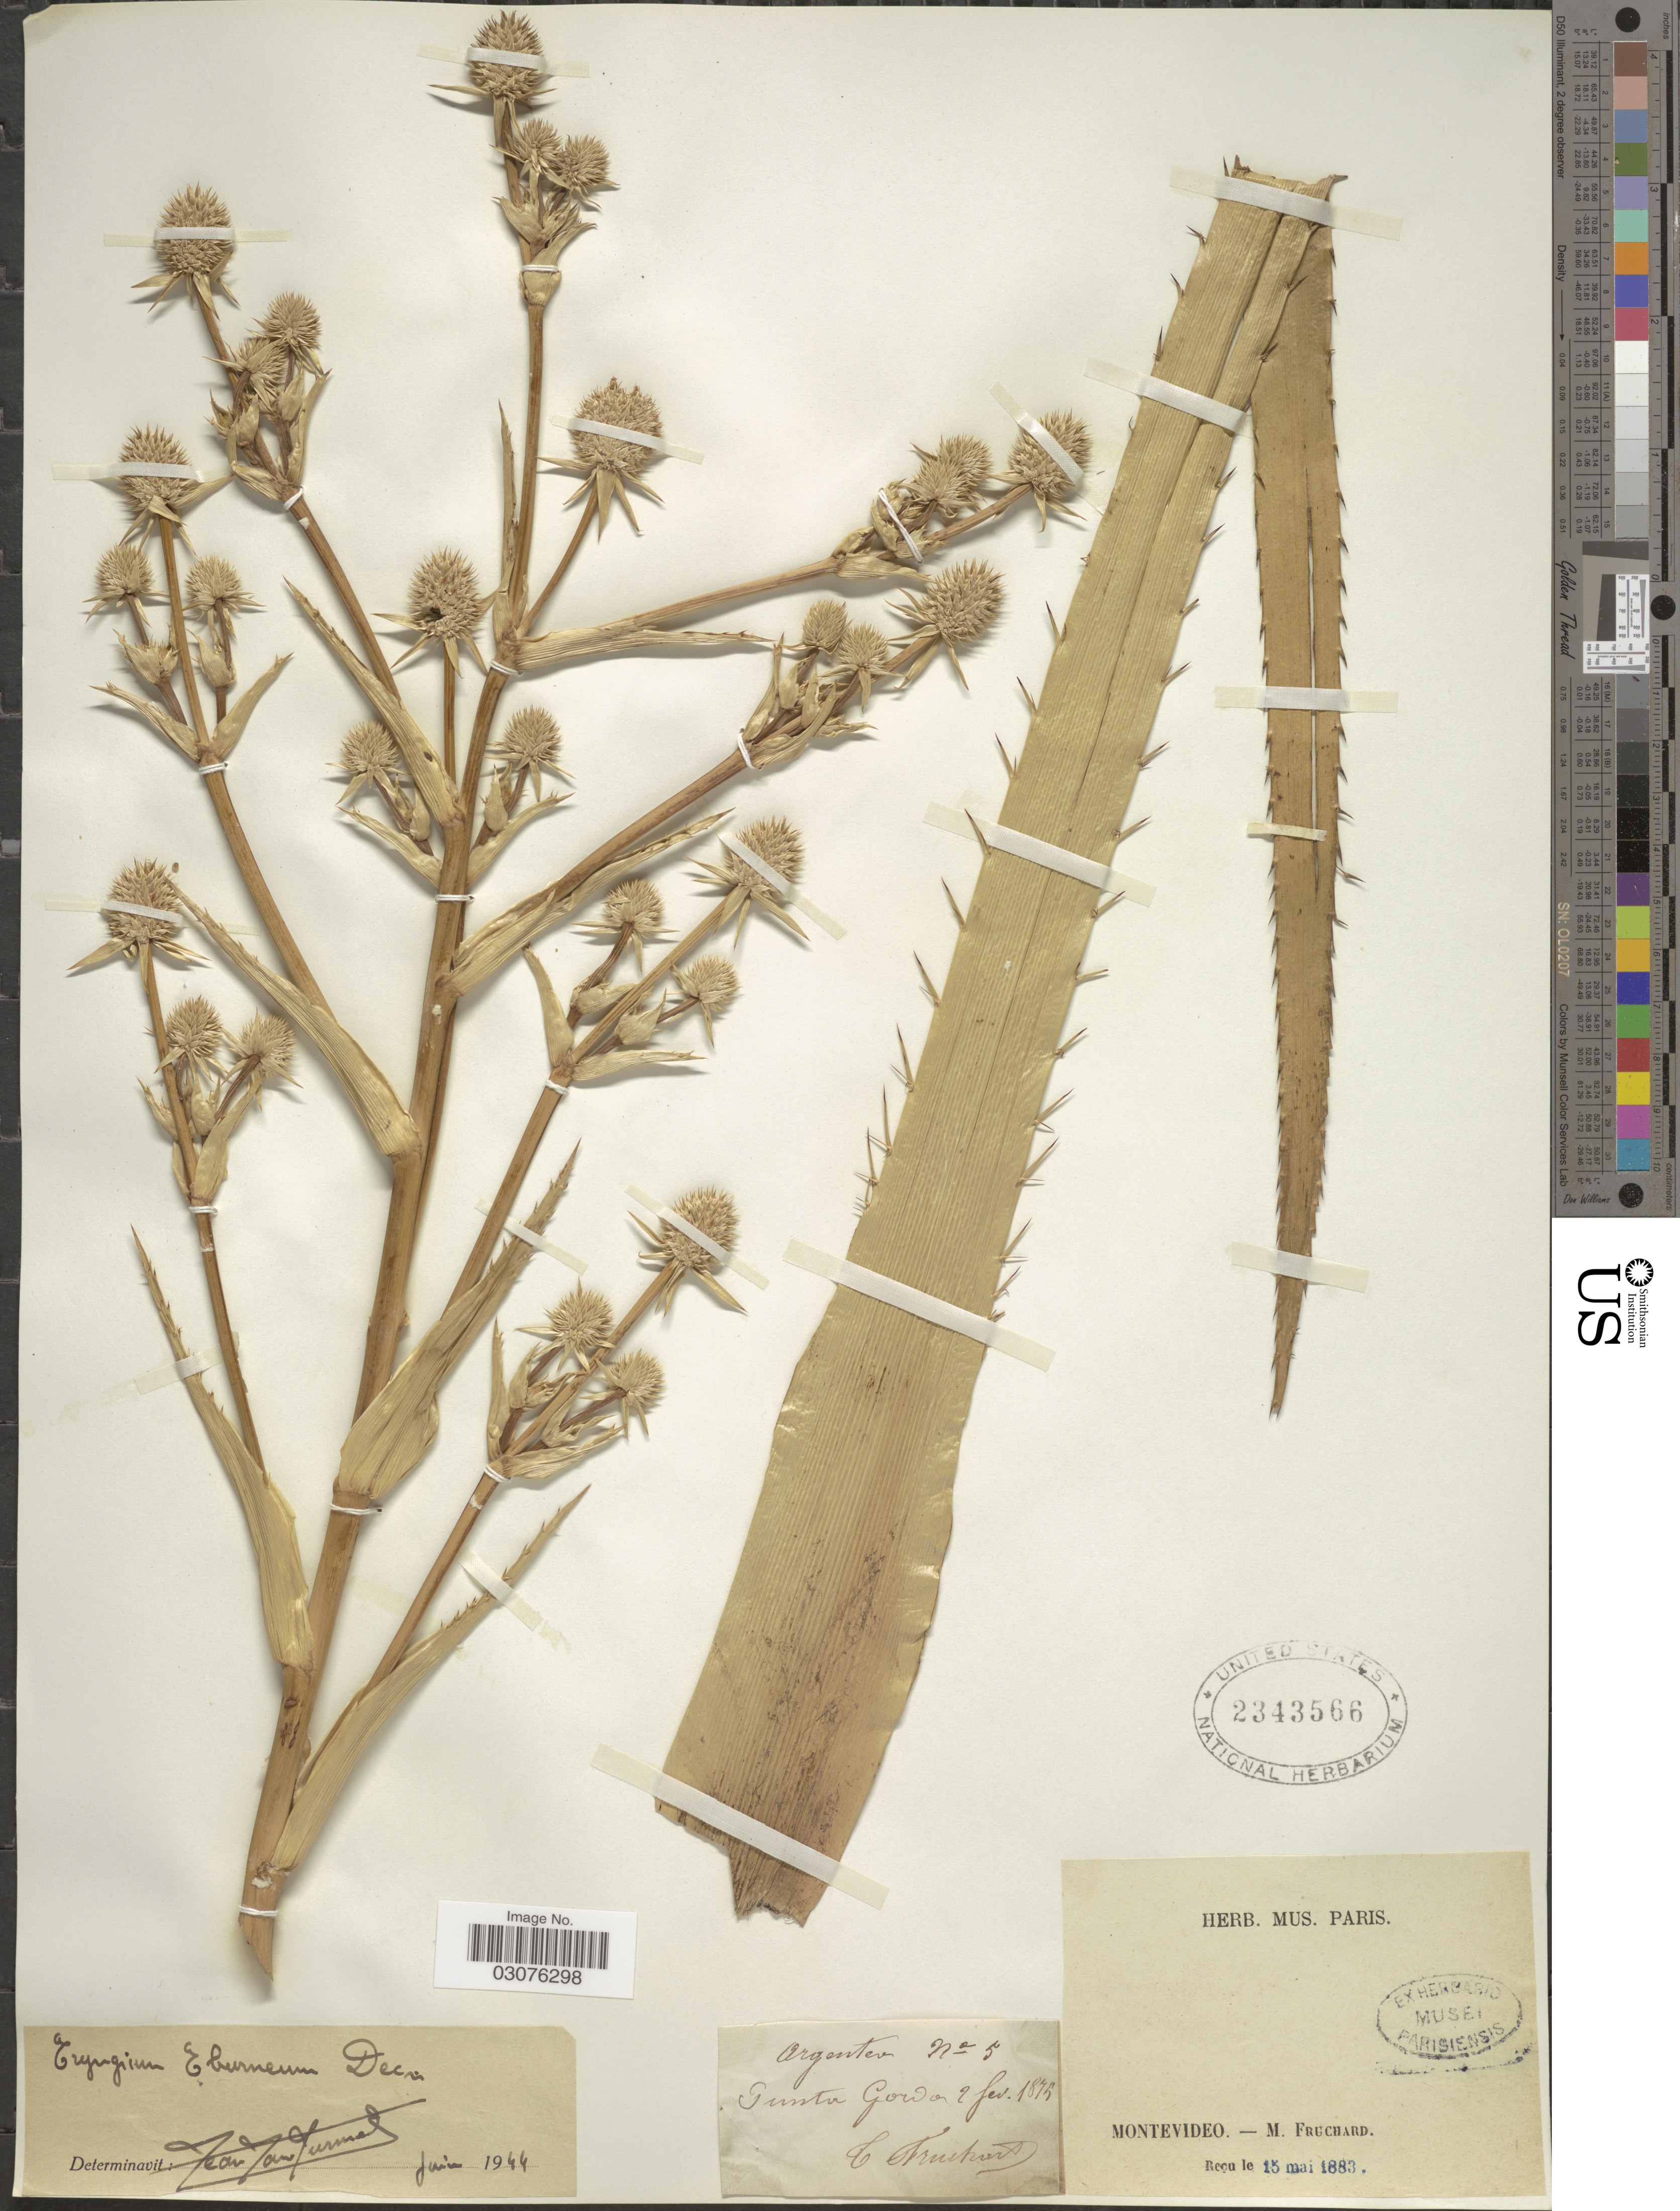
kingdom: Plantae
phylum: Tracheophyta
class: Magnoliopsida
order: Apiales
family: Apiaceae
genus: Eryngium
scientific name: Eryngium eburneum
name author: Decne.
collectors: M. Fruchard & T. Fruchard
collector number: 5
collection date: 1875-02-02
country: Uruguay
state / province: Montevideo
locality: Punta Gorda.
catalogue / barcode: US 2343566